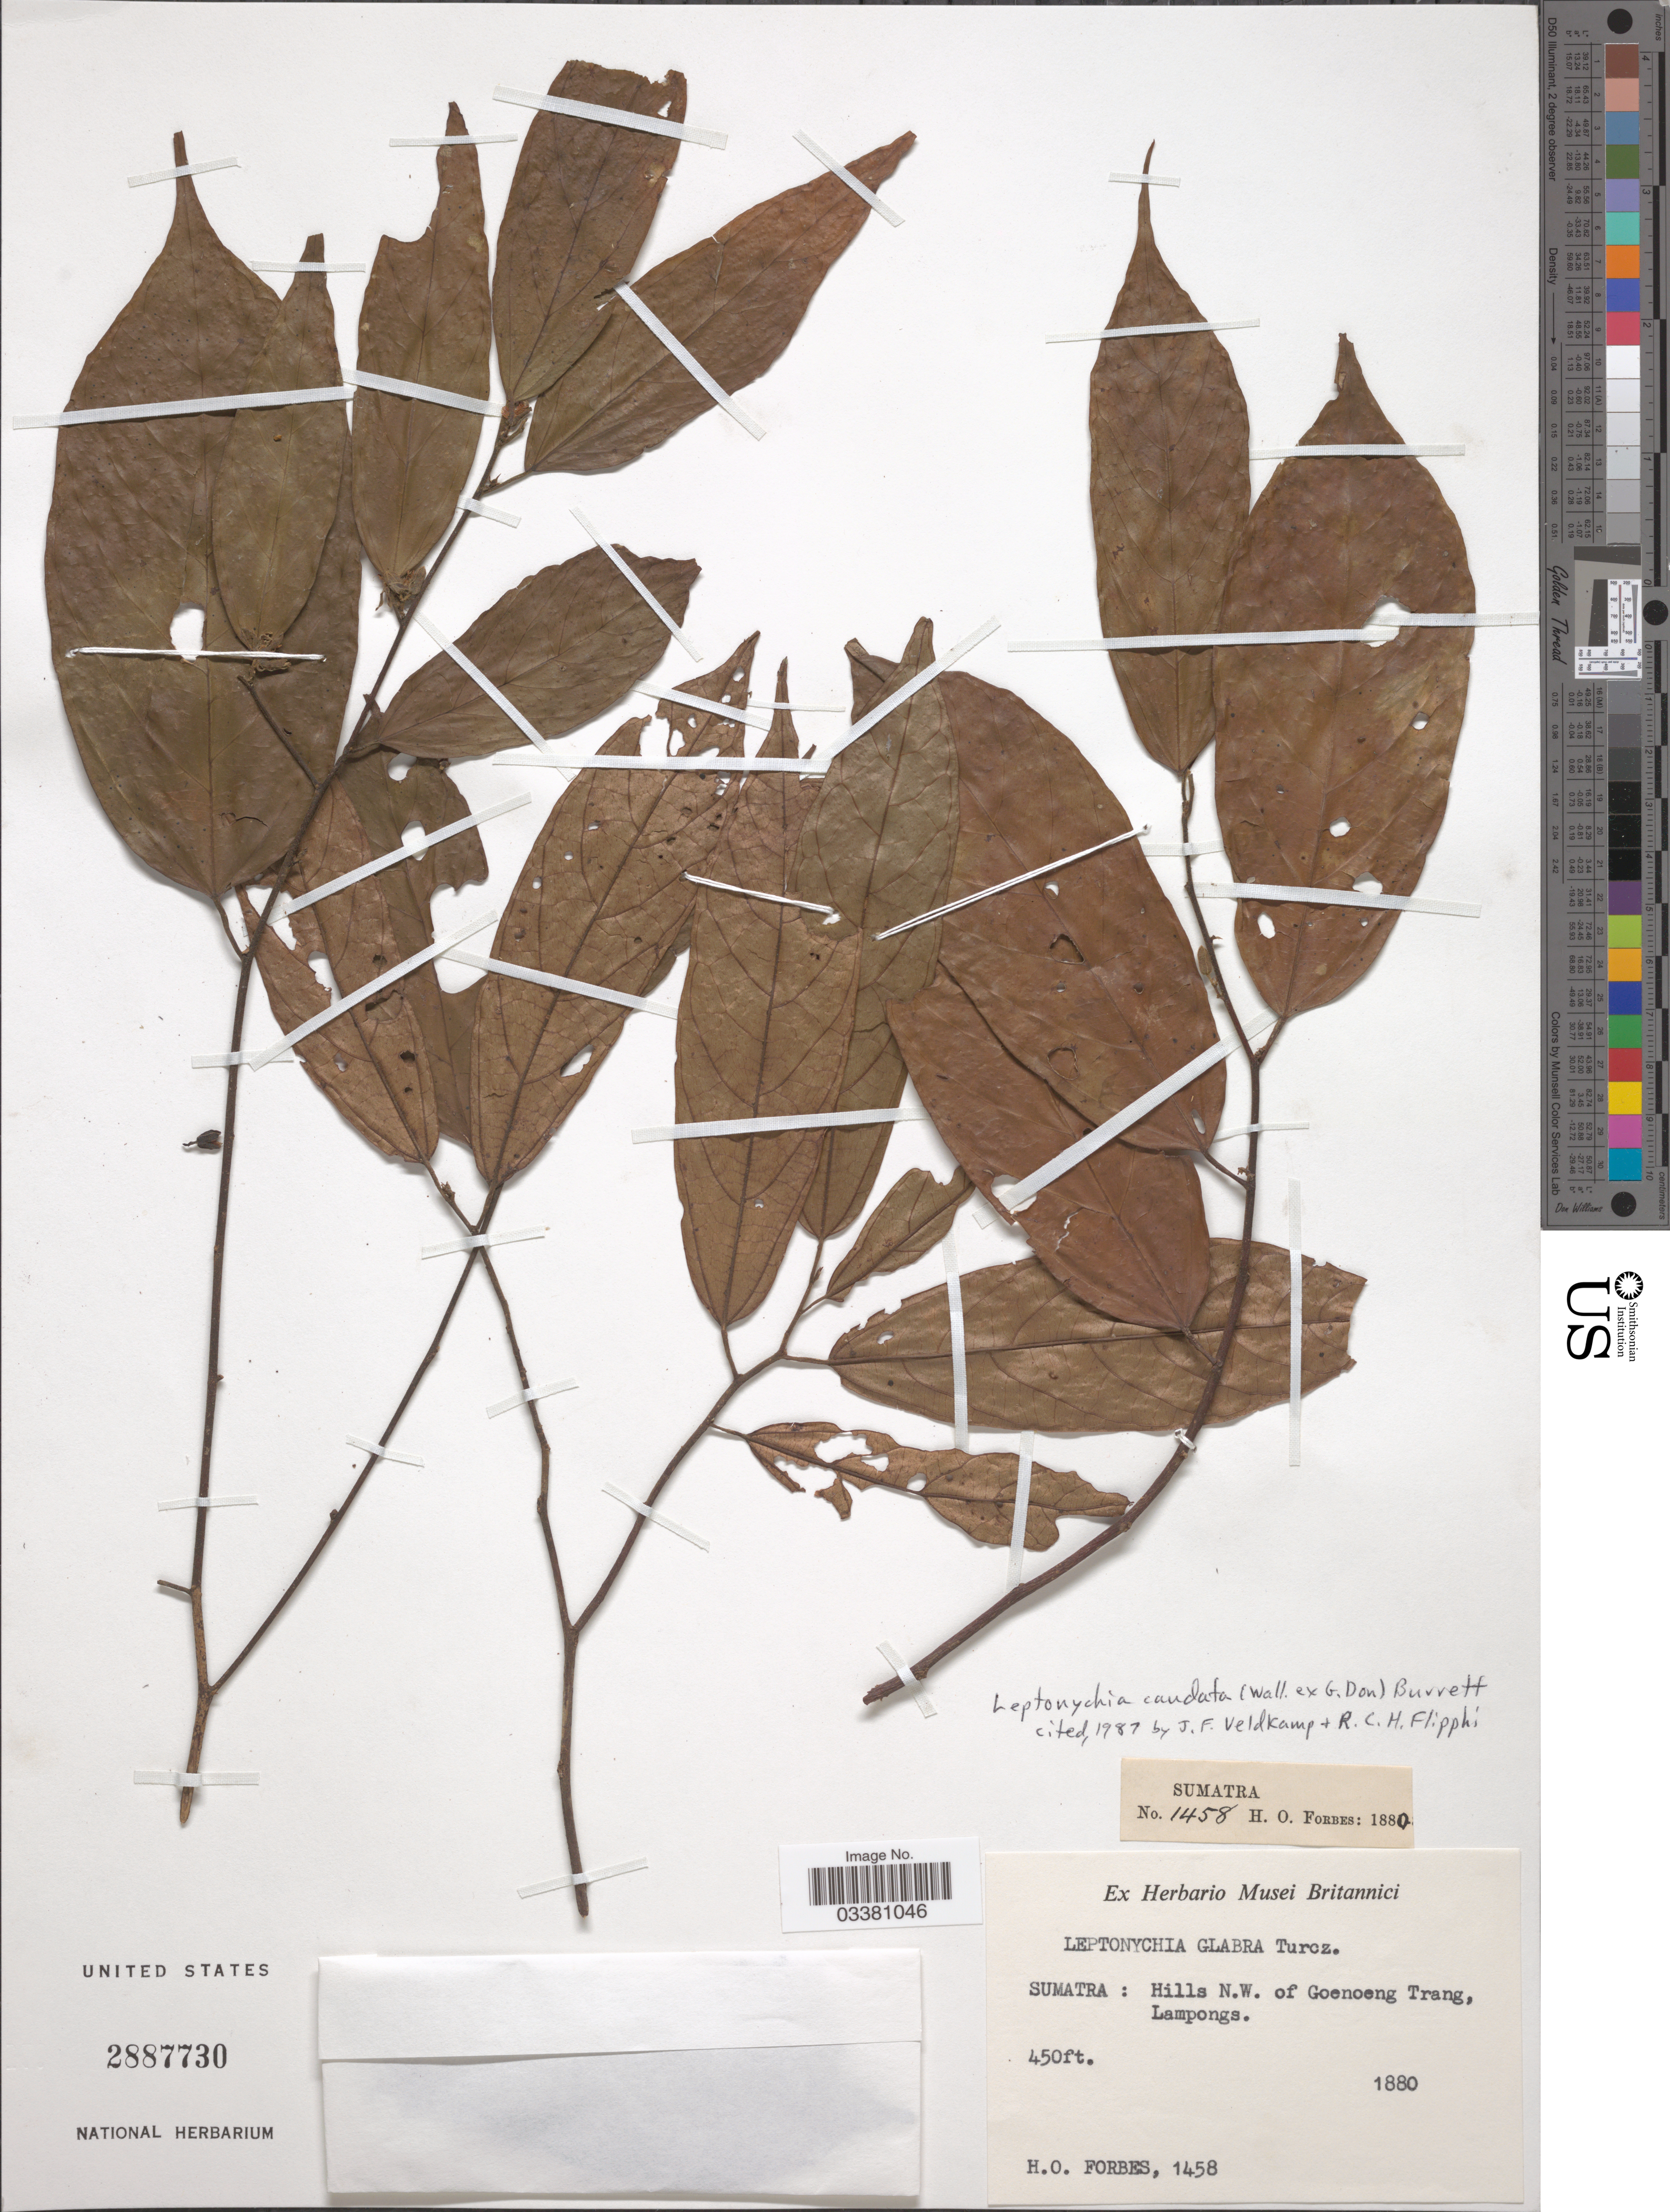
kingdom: Plantae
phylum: Tracheophyta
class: Magnoliopsida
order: Malvales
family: Malvaceae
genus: Leptonychia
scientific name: Leptonychia caudata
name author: Burret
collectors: H. O. Forbes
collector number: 1458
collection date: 1880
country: Indonesia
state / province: Sumatra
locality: Hills N.W. of Goenoen Trang, Lampongs.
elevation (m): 137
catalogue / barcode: US 2887730